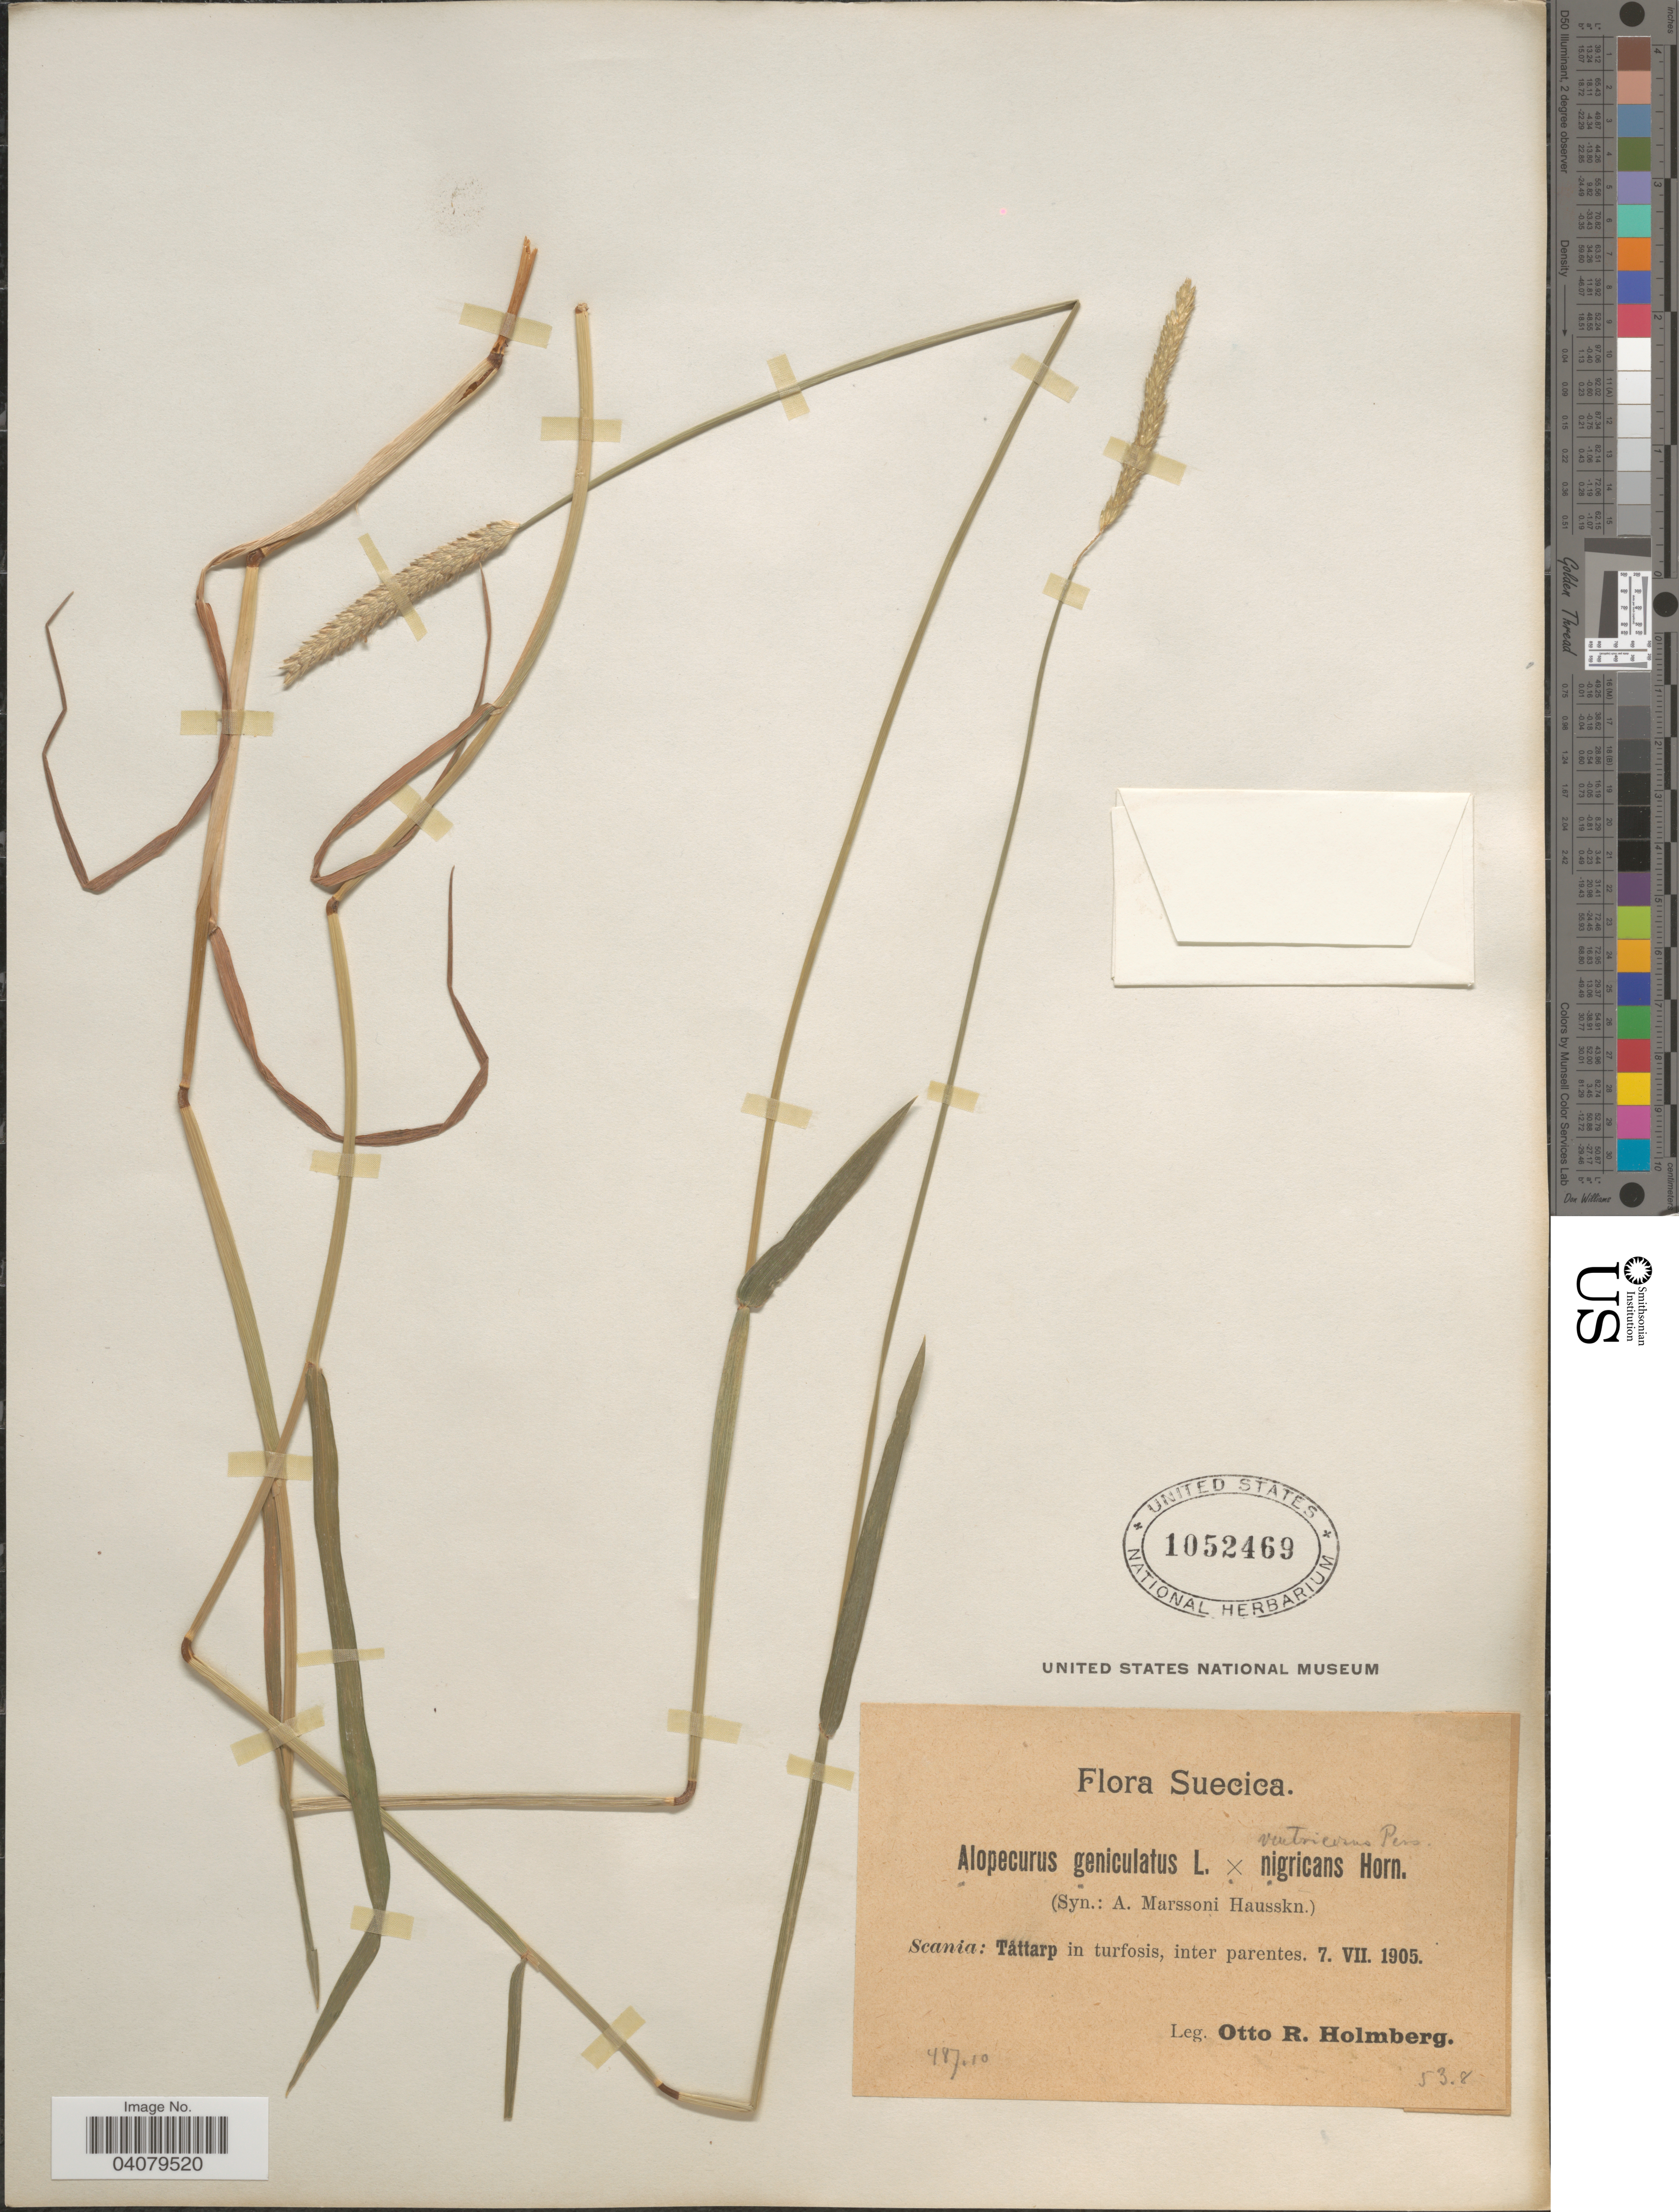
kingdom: Plantae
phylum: Tracheophyta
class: Liliopsida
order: Poales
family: Poaceae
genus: Alopecurus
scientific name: Alopecurus geniculatus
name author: L.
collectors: O. Holmberg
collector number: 487.10/53.8?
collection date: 1905-07-07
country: Sweden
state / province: Skåne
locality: Suecica. Scania: Tåttarp in turfosis, inter parentes.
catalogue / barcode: US 1052469